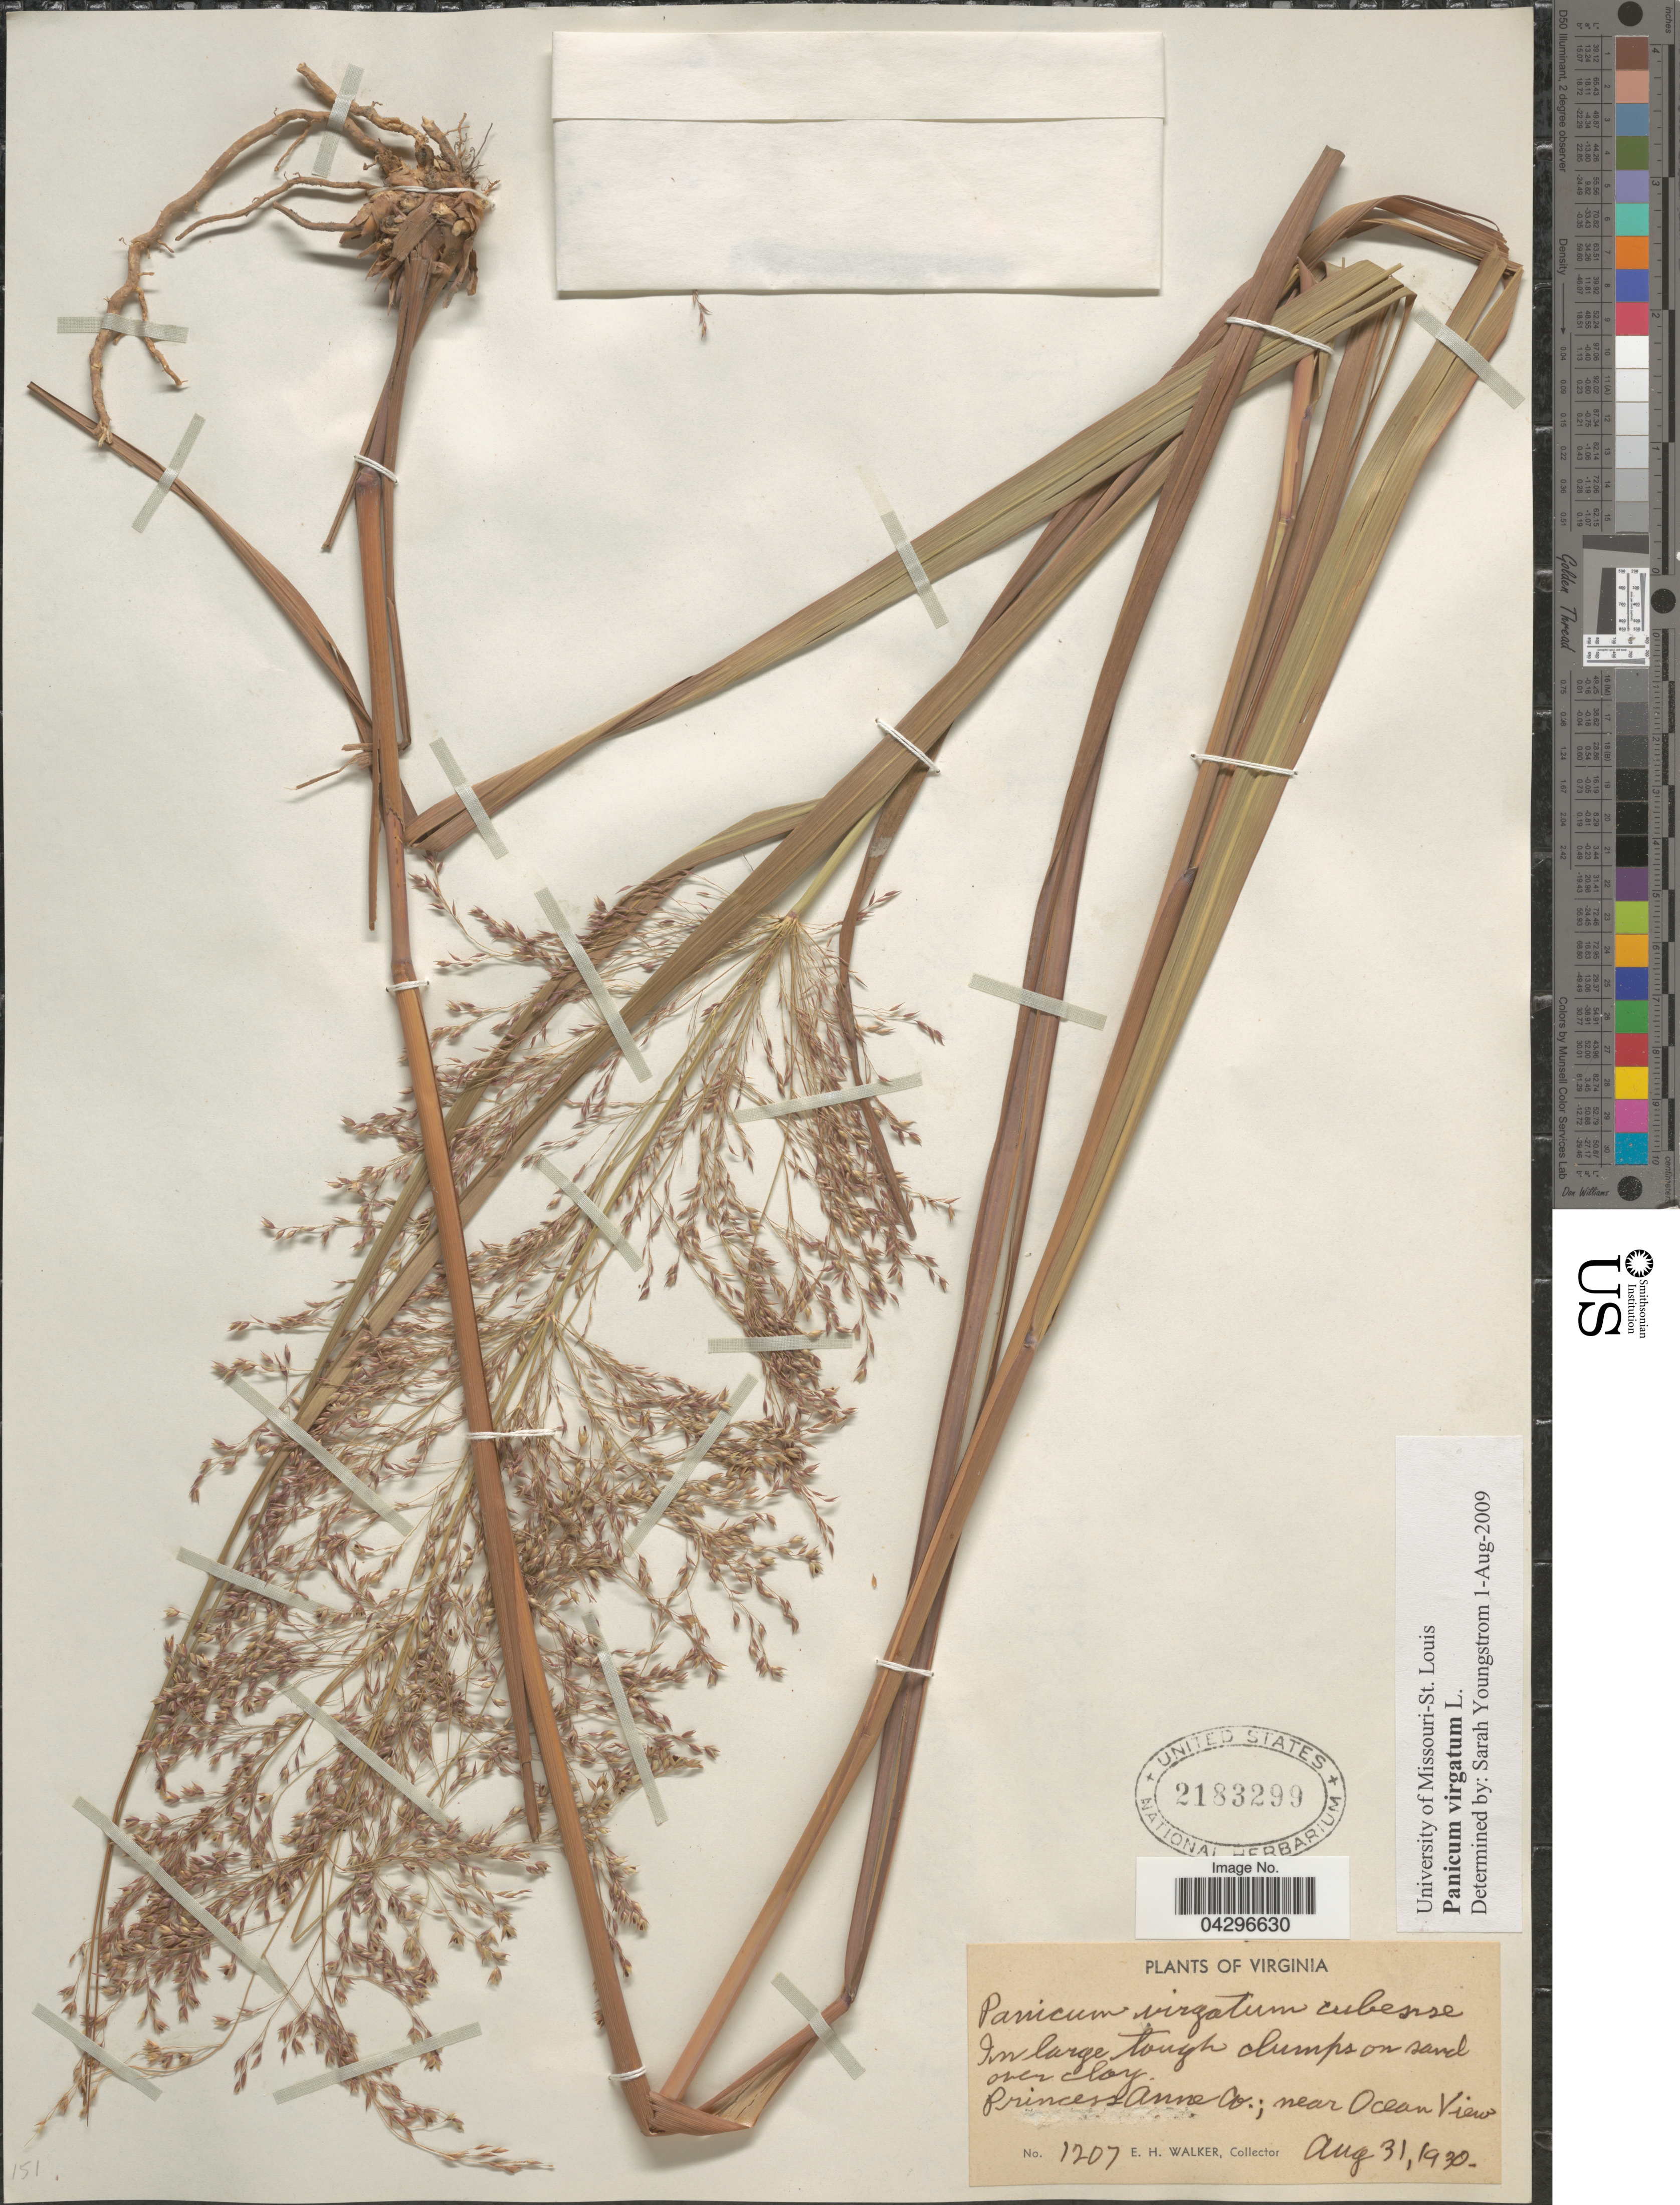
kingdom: Plantae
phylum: Tracheophyta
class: Liliopsida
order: Poales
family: Poaceae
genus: Panicum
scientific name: Panicum virgatum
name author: L.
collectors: E. H. Walker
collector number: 1207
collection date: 1930-08-31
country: United States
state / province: Virginia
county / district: City of Virginia Beach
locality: Princess Anne (=historic county name)Co.; near Ocean View.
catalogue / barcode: US 2183299